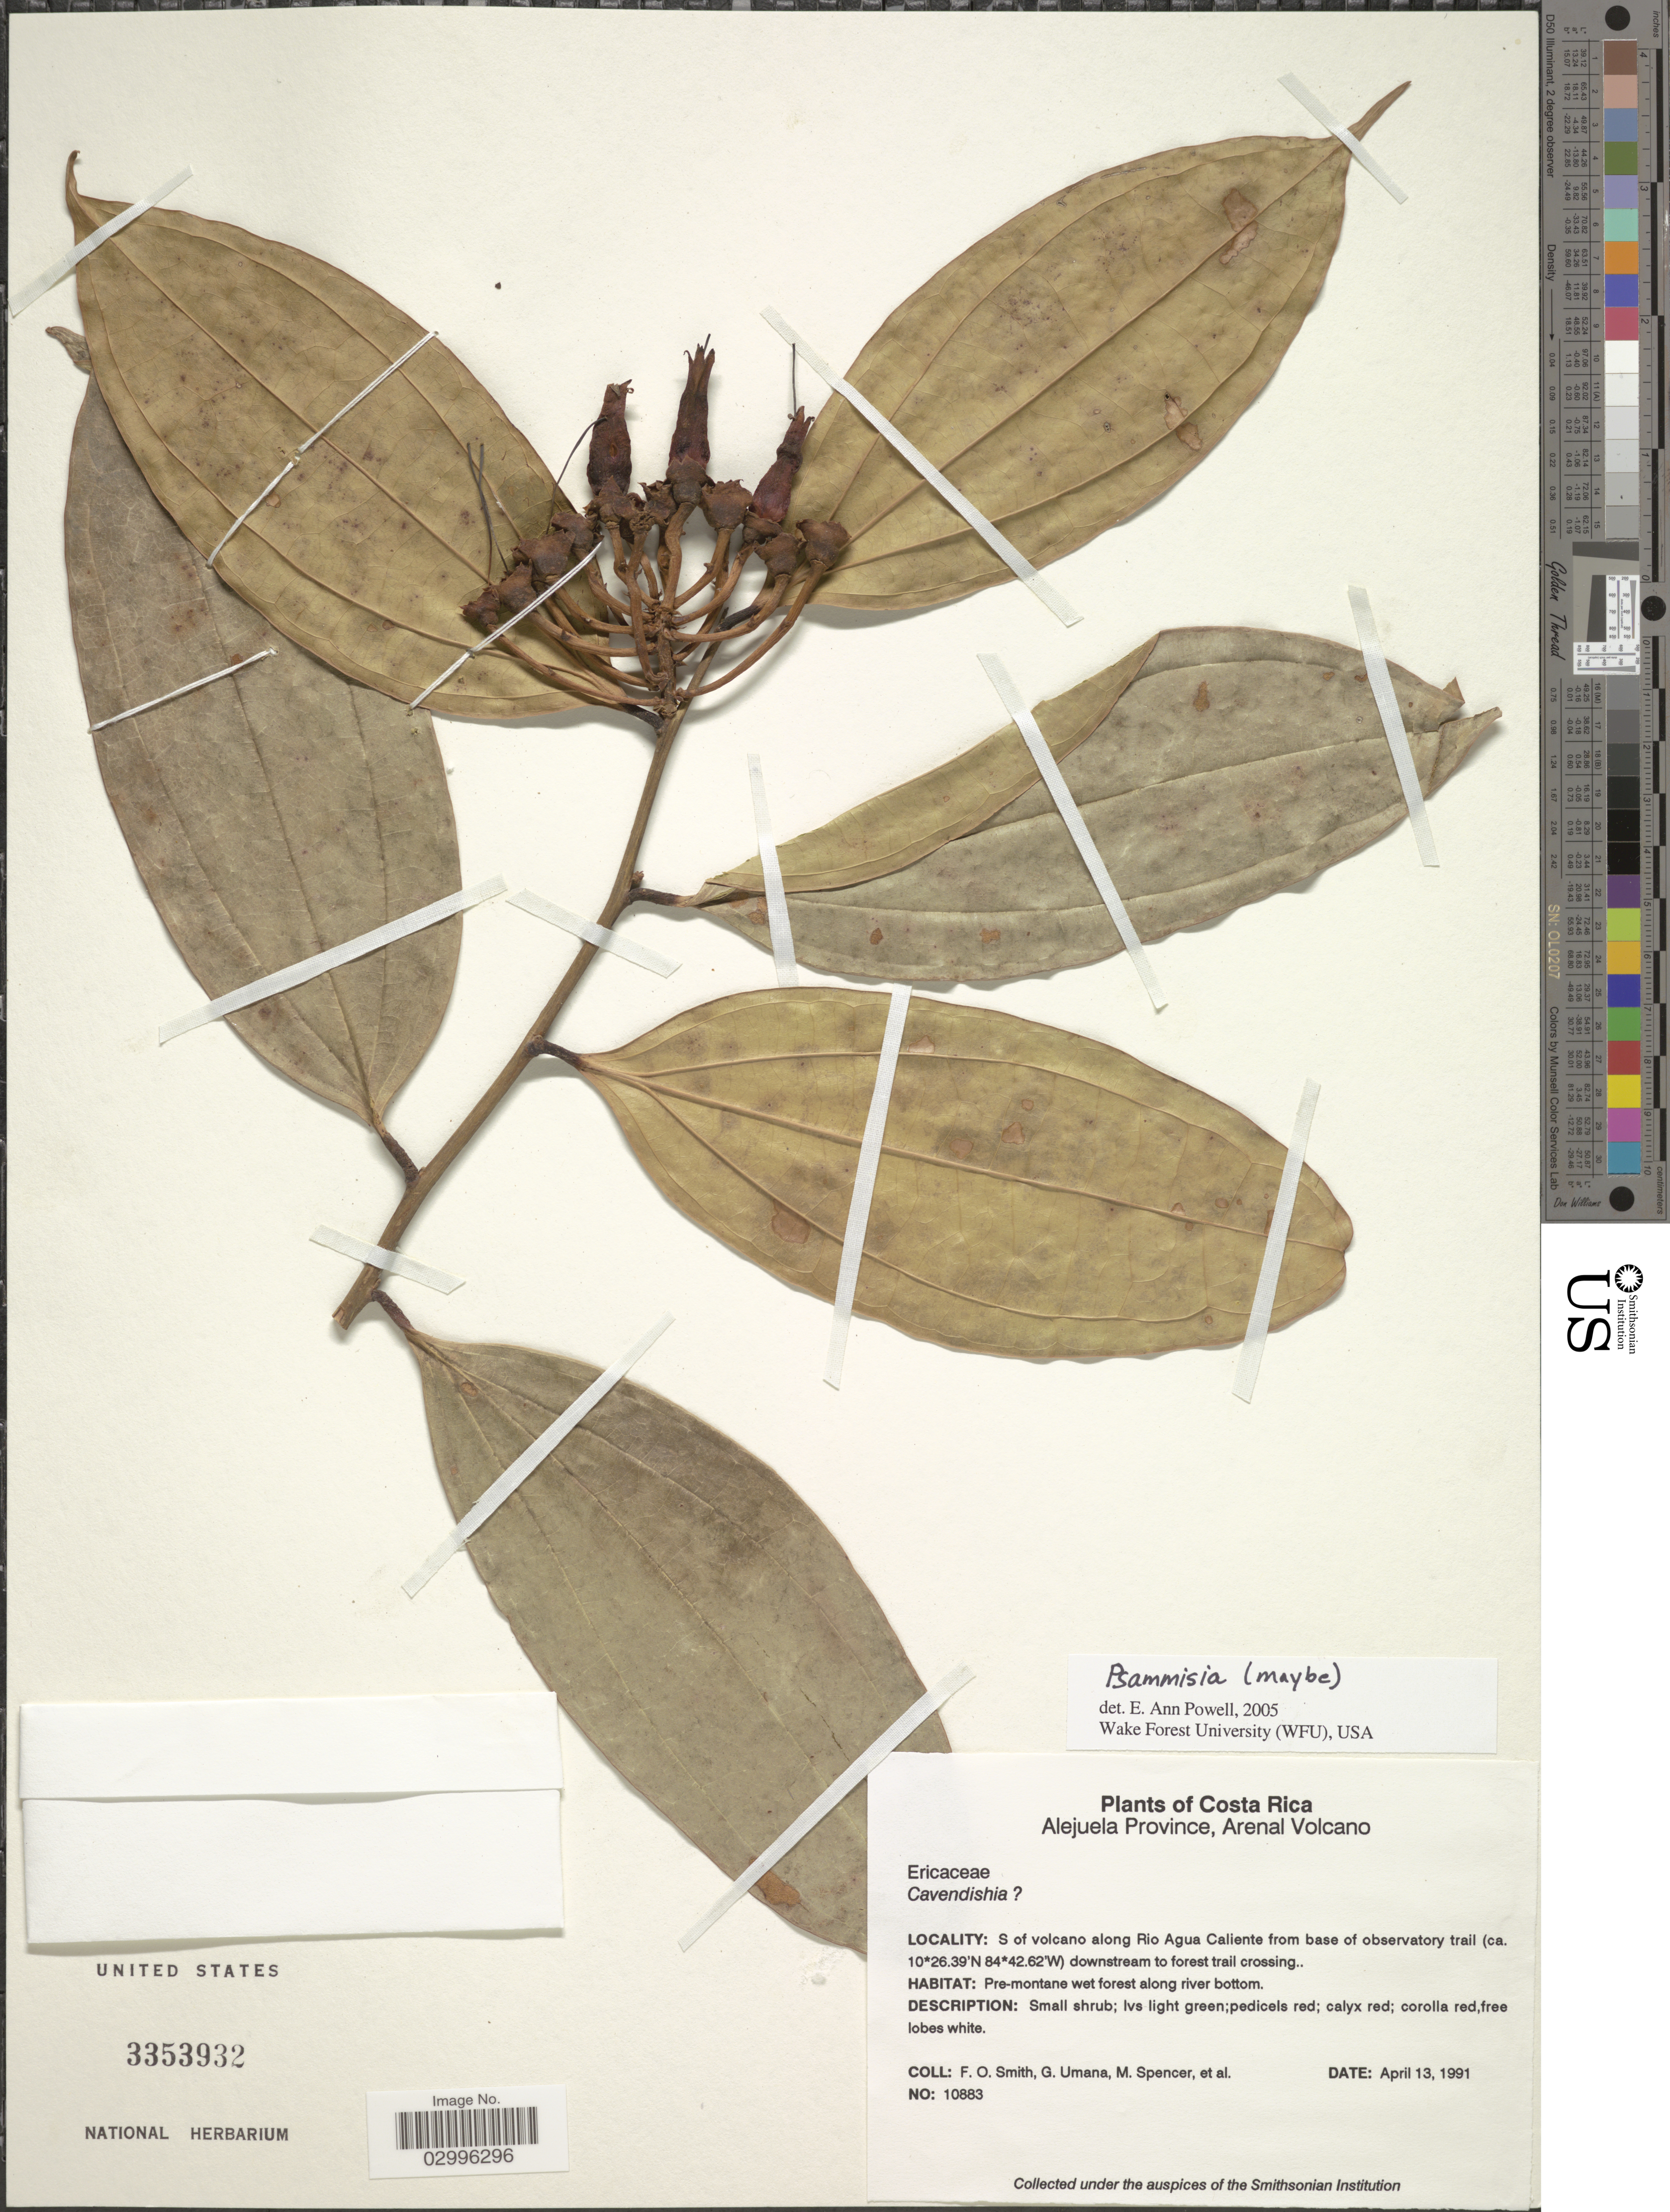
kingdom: Plantae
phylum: Tracheophyta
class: Magnoliopsida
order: Ericales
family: Ericaceae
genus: Psammisia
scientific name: Psammisia panamensis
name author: A.C. Sm.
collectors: F. Smith, G. Umana, M. Spencer & et al.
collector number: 10883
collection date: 1991-04-13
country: Costa Rica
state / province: Alajuela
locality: Arenal Volcano. S of volcano along Rio Agua Caliente from base of observatory trail, downstream to forest trail crossing..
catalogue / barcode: US 3353932